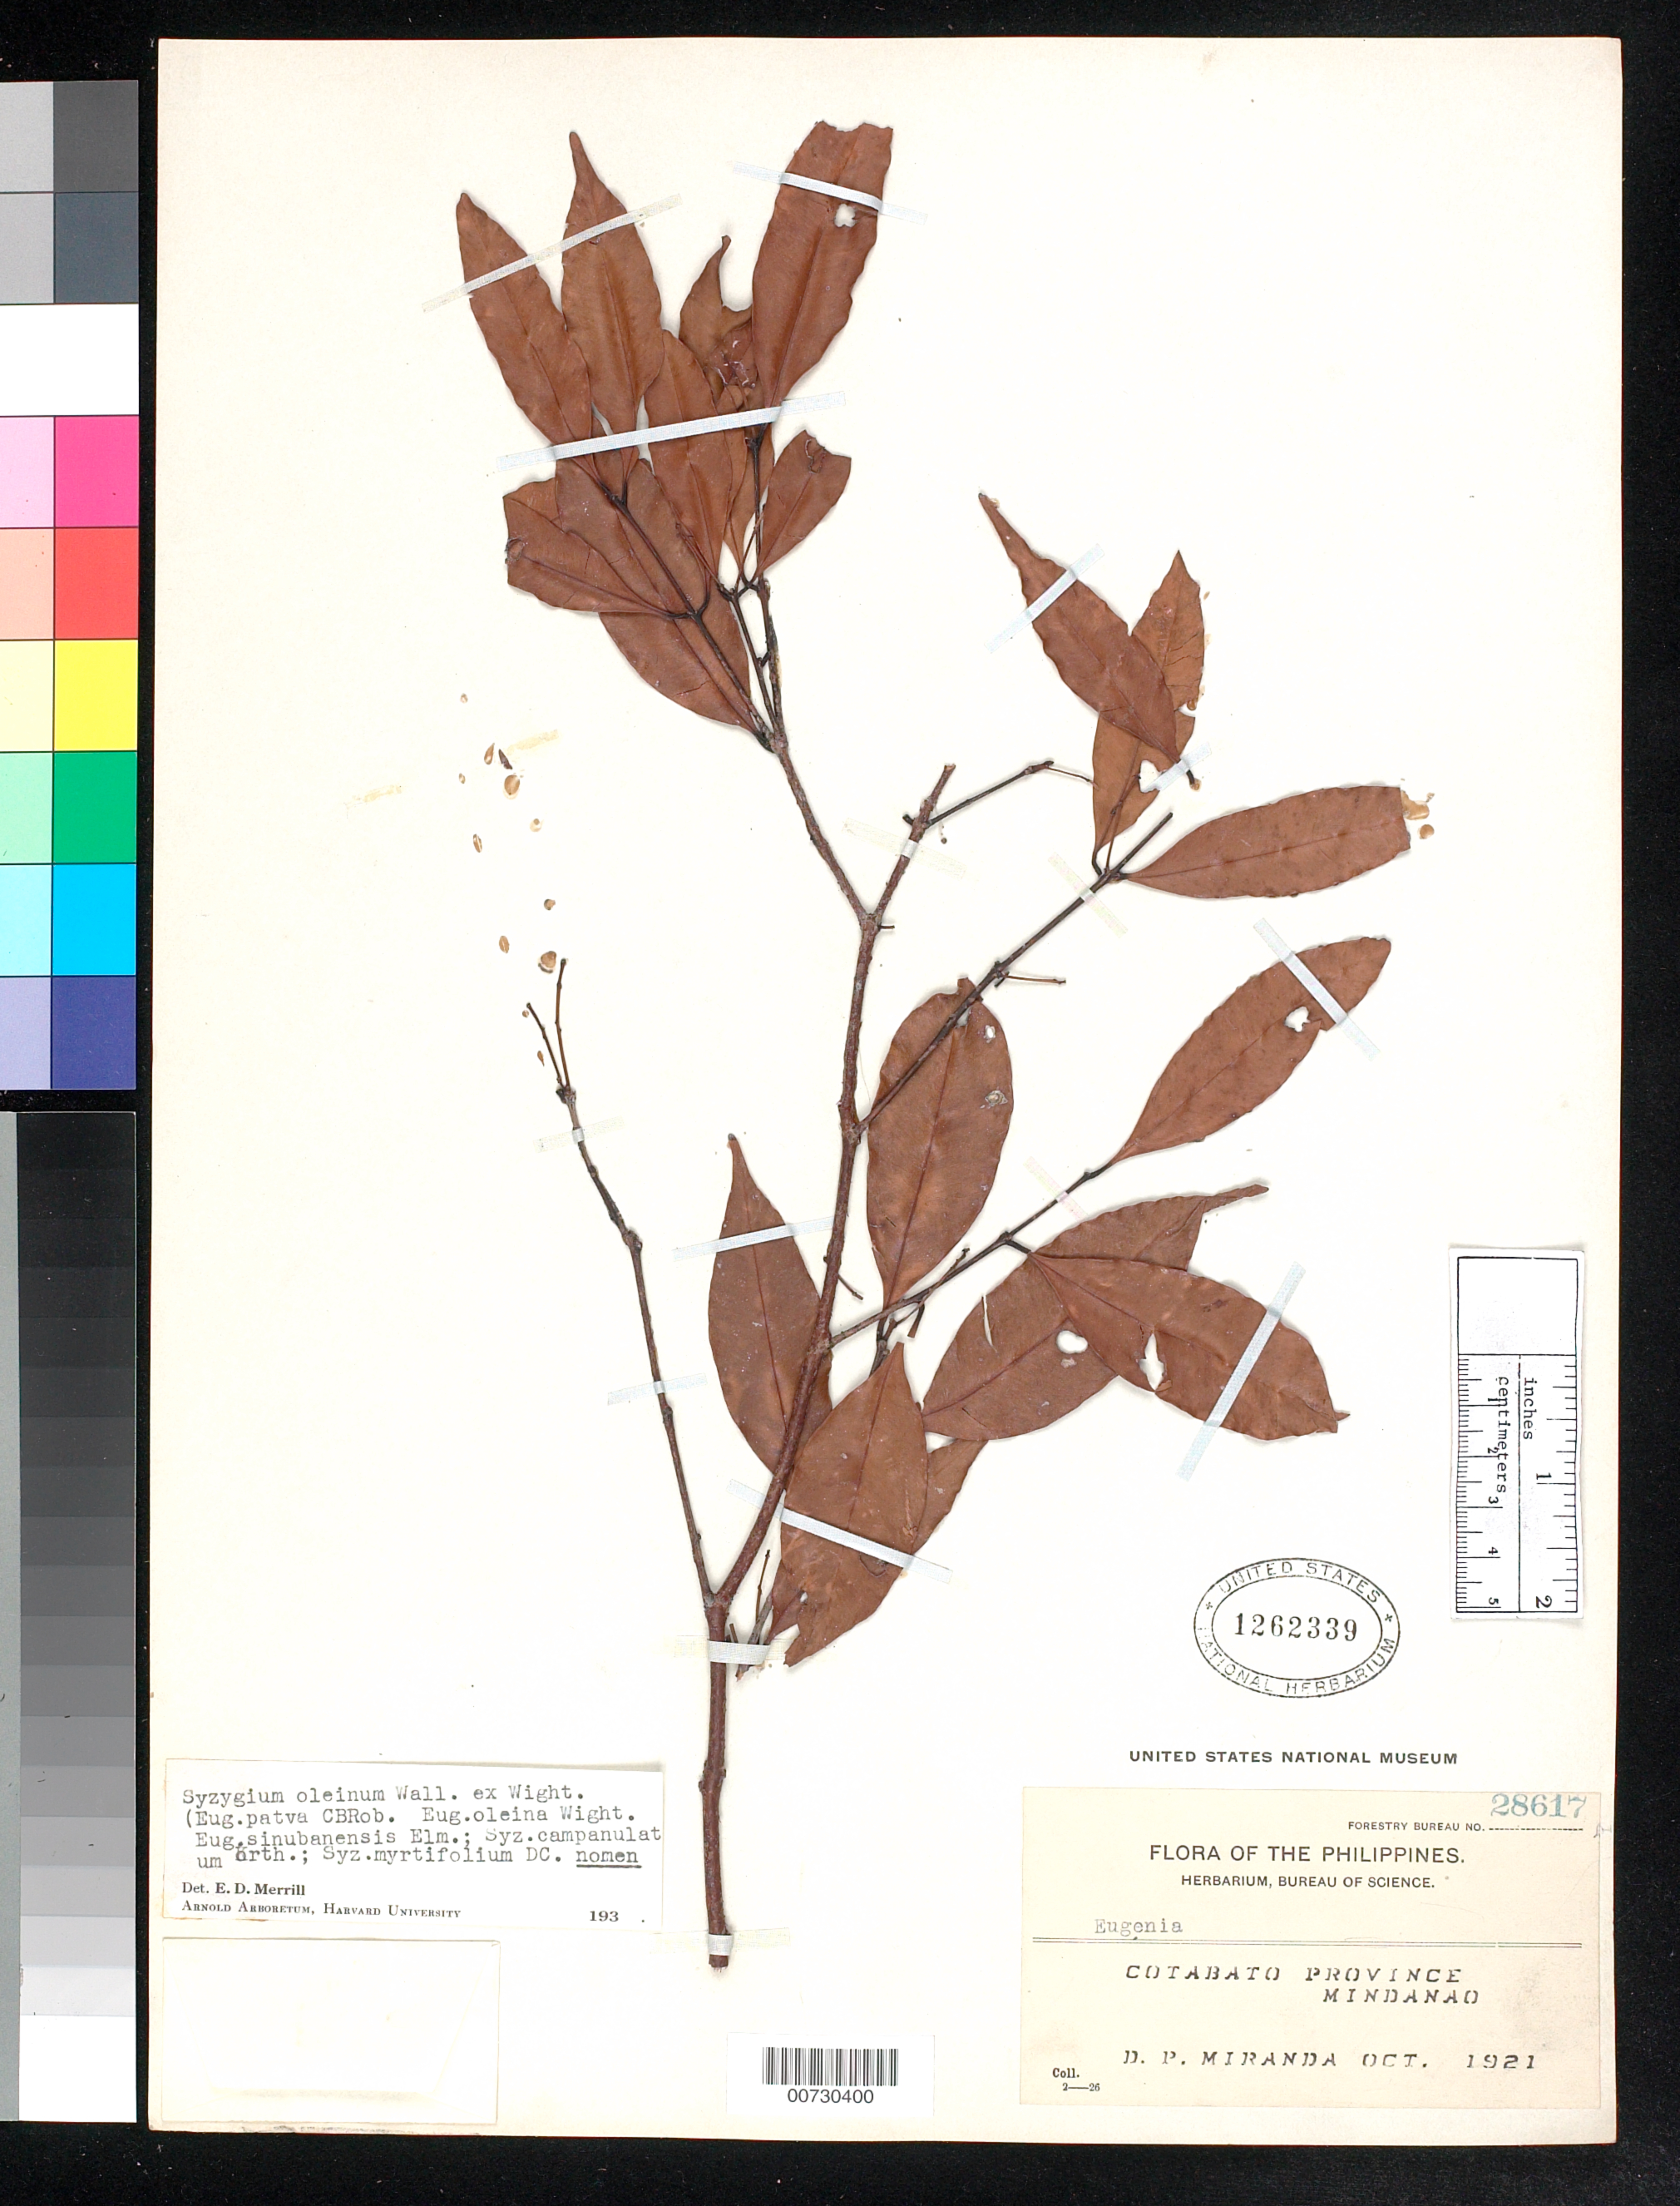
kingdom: Plantae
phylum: Tracheophyta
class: Magnoliopsida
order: Myrtales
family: Myrtaceae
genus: Syzygium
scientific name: Syzygium oleinum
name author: Wall. ex Walp.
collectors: D. P. Miranda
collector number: For. Bur. 28617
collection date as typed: Oct 1921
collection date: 1921-10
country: Philippines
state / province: Soccsksargen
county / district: North Cotabato / South Cotabato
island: Mindanao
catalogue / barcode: US 1262339